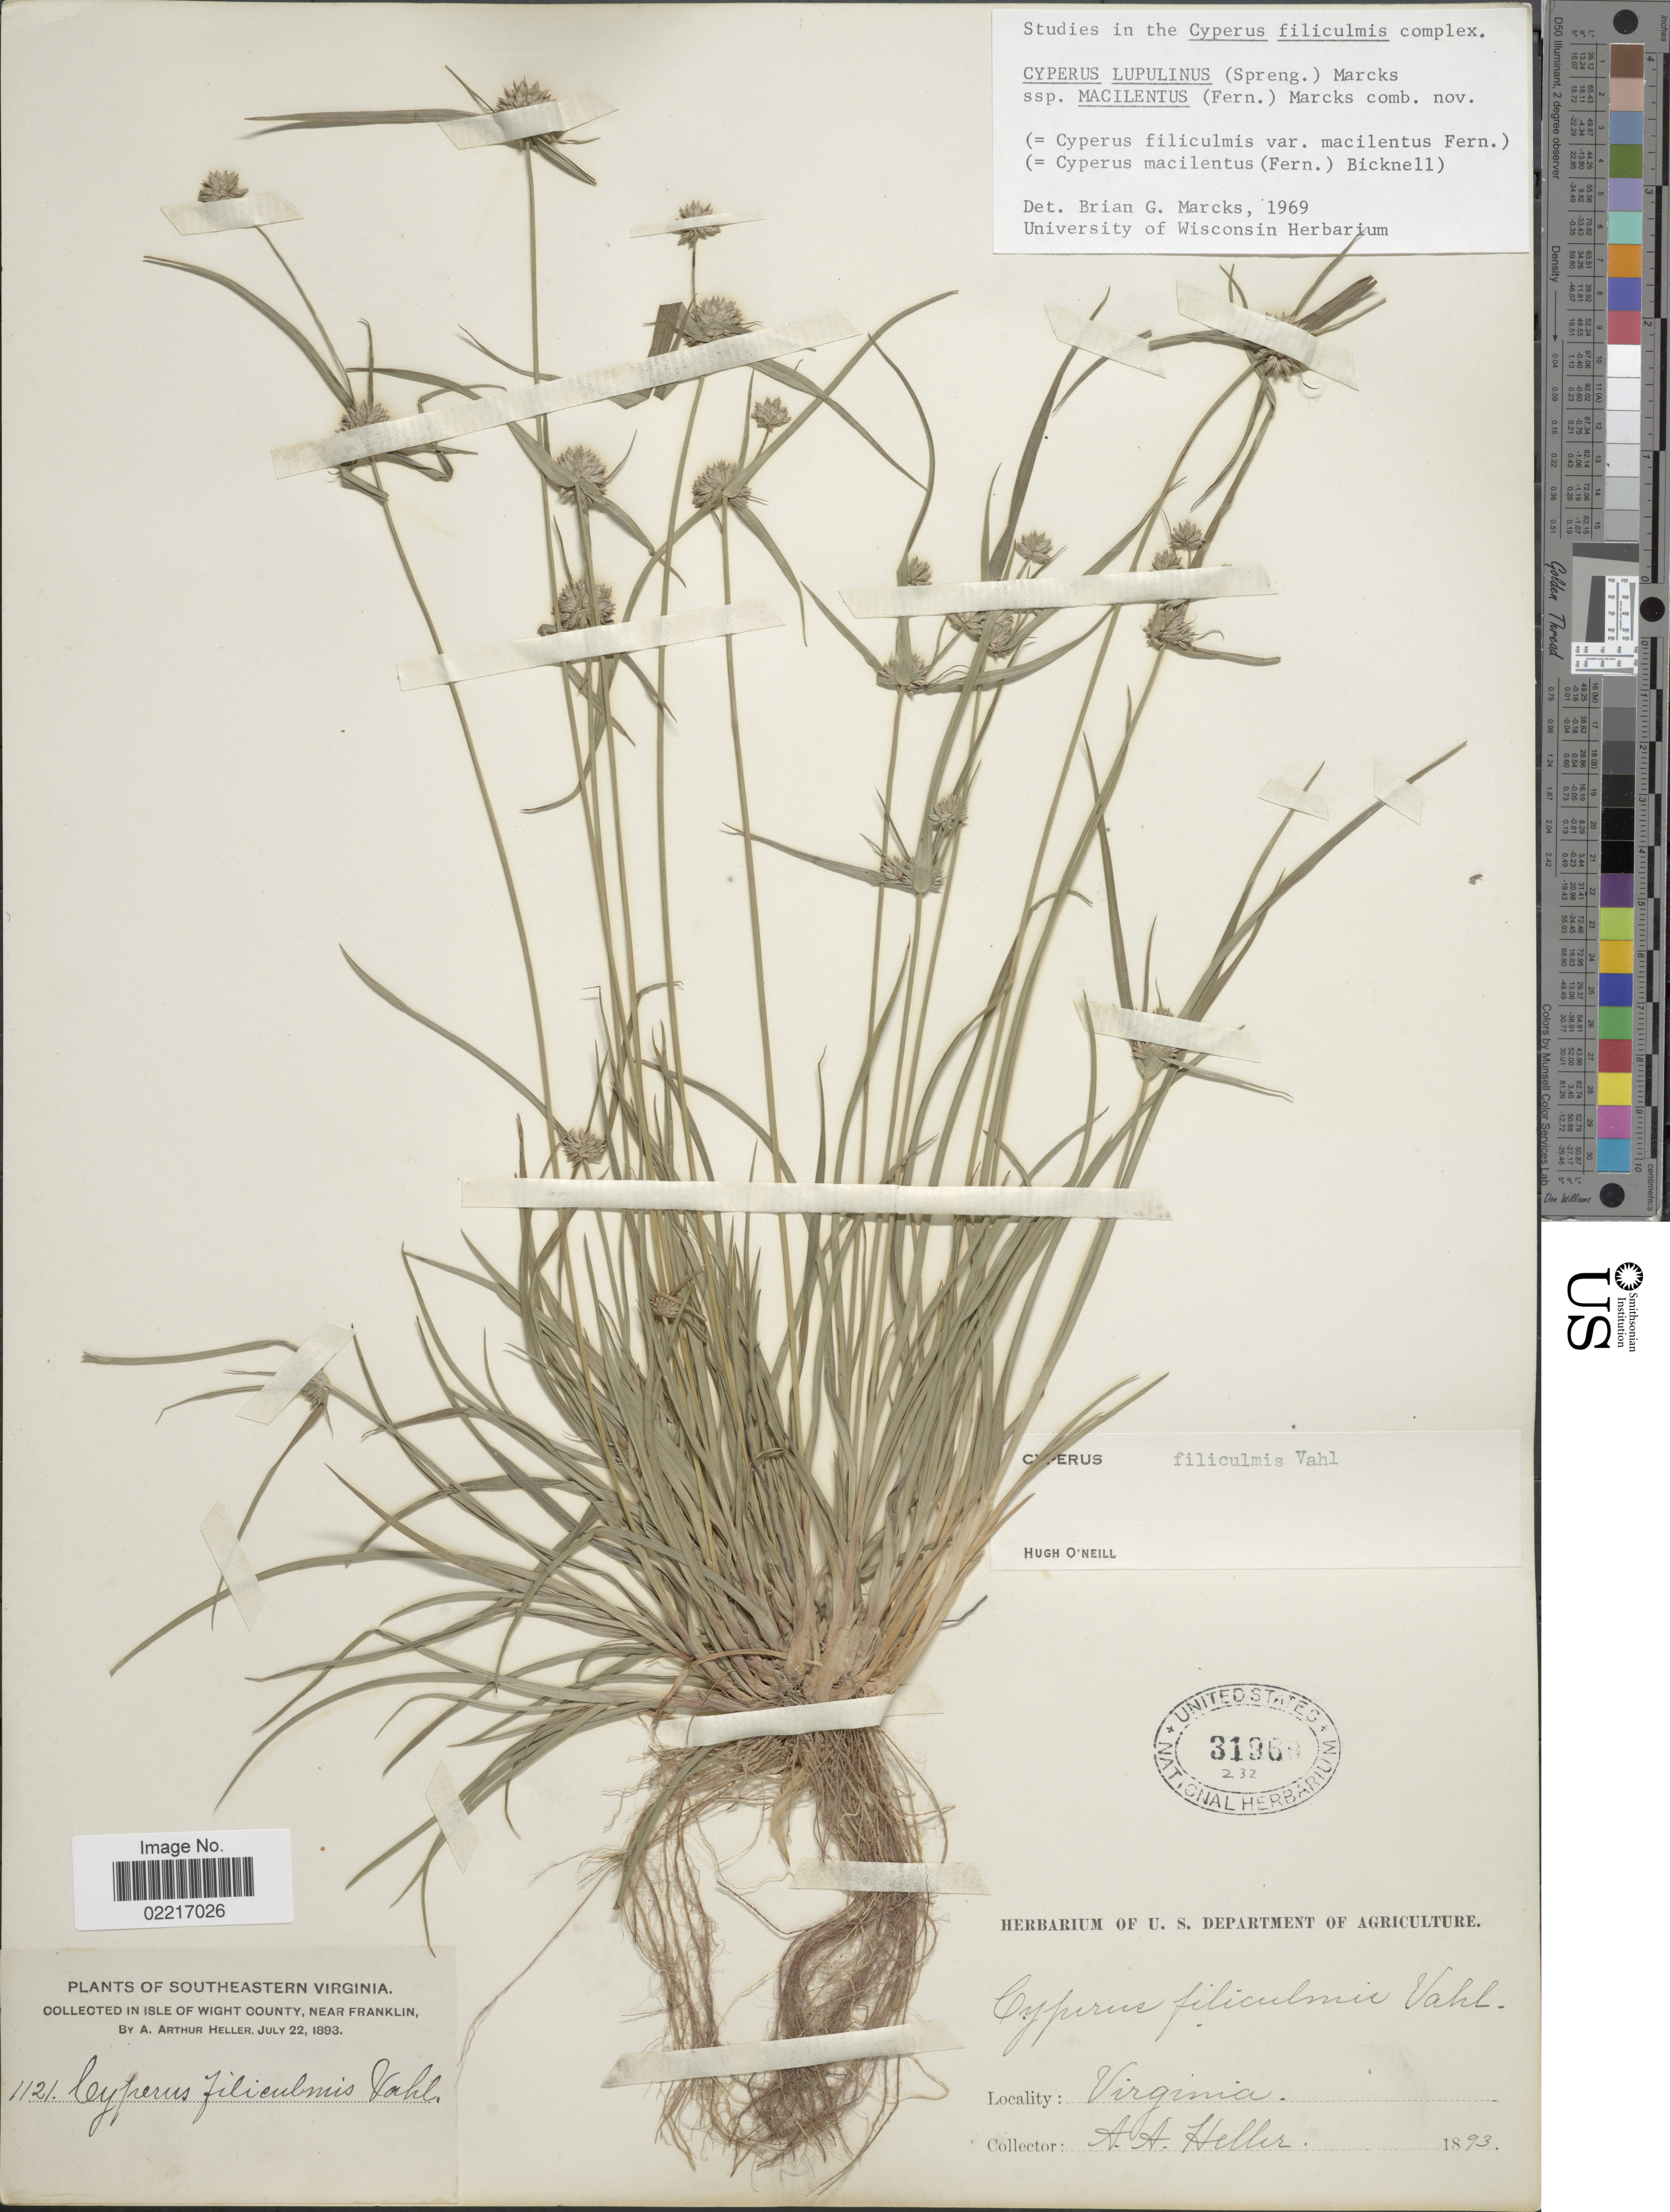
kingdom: Plantae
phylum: Tracheophyta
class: Liliopsida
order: Poales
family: Cyperaceae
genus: Cyperus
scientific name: Cyperus lupulinus subsp. macilentus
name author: (Fernald) Marcks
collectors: A. A. Heller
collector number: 1121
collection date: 1893-07-22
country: United States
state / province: Virginia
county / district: Isle of Wight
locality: Southeastern Virginia, in Isle of Wight County, near Franklin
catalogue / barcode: US 31960